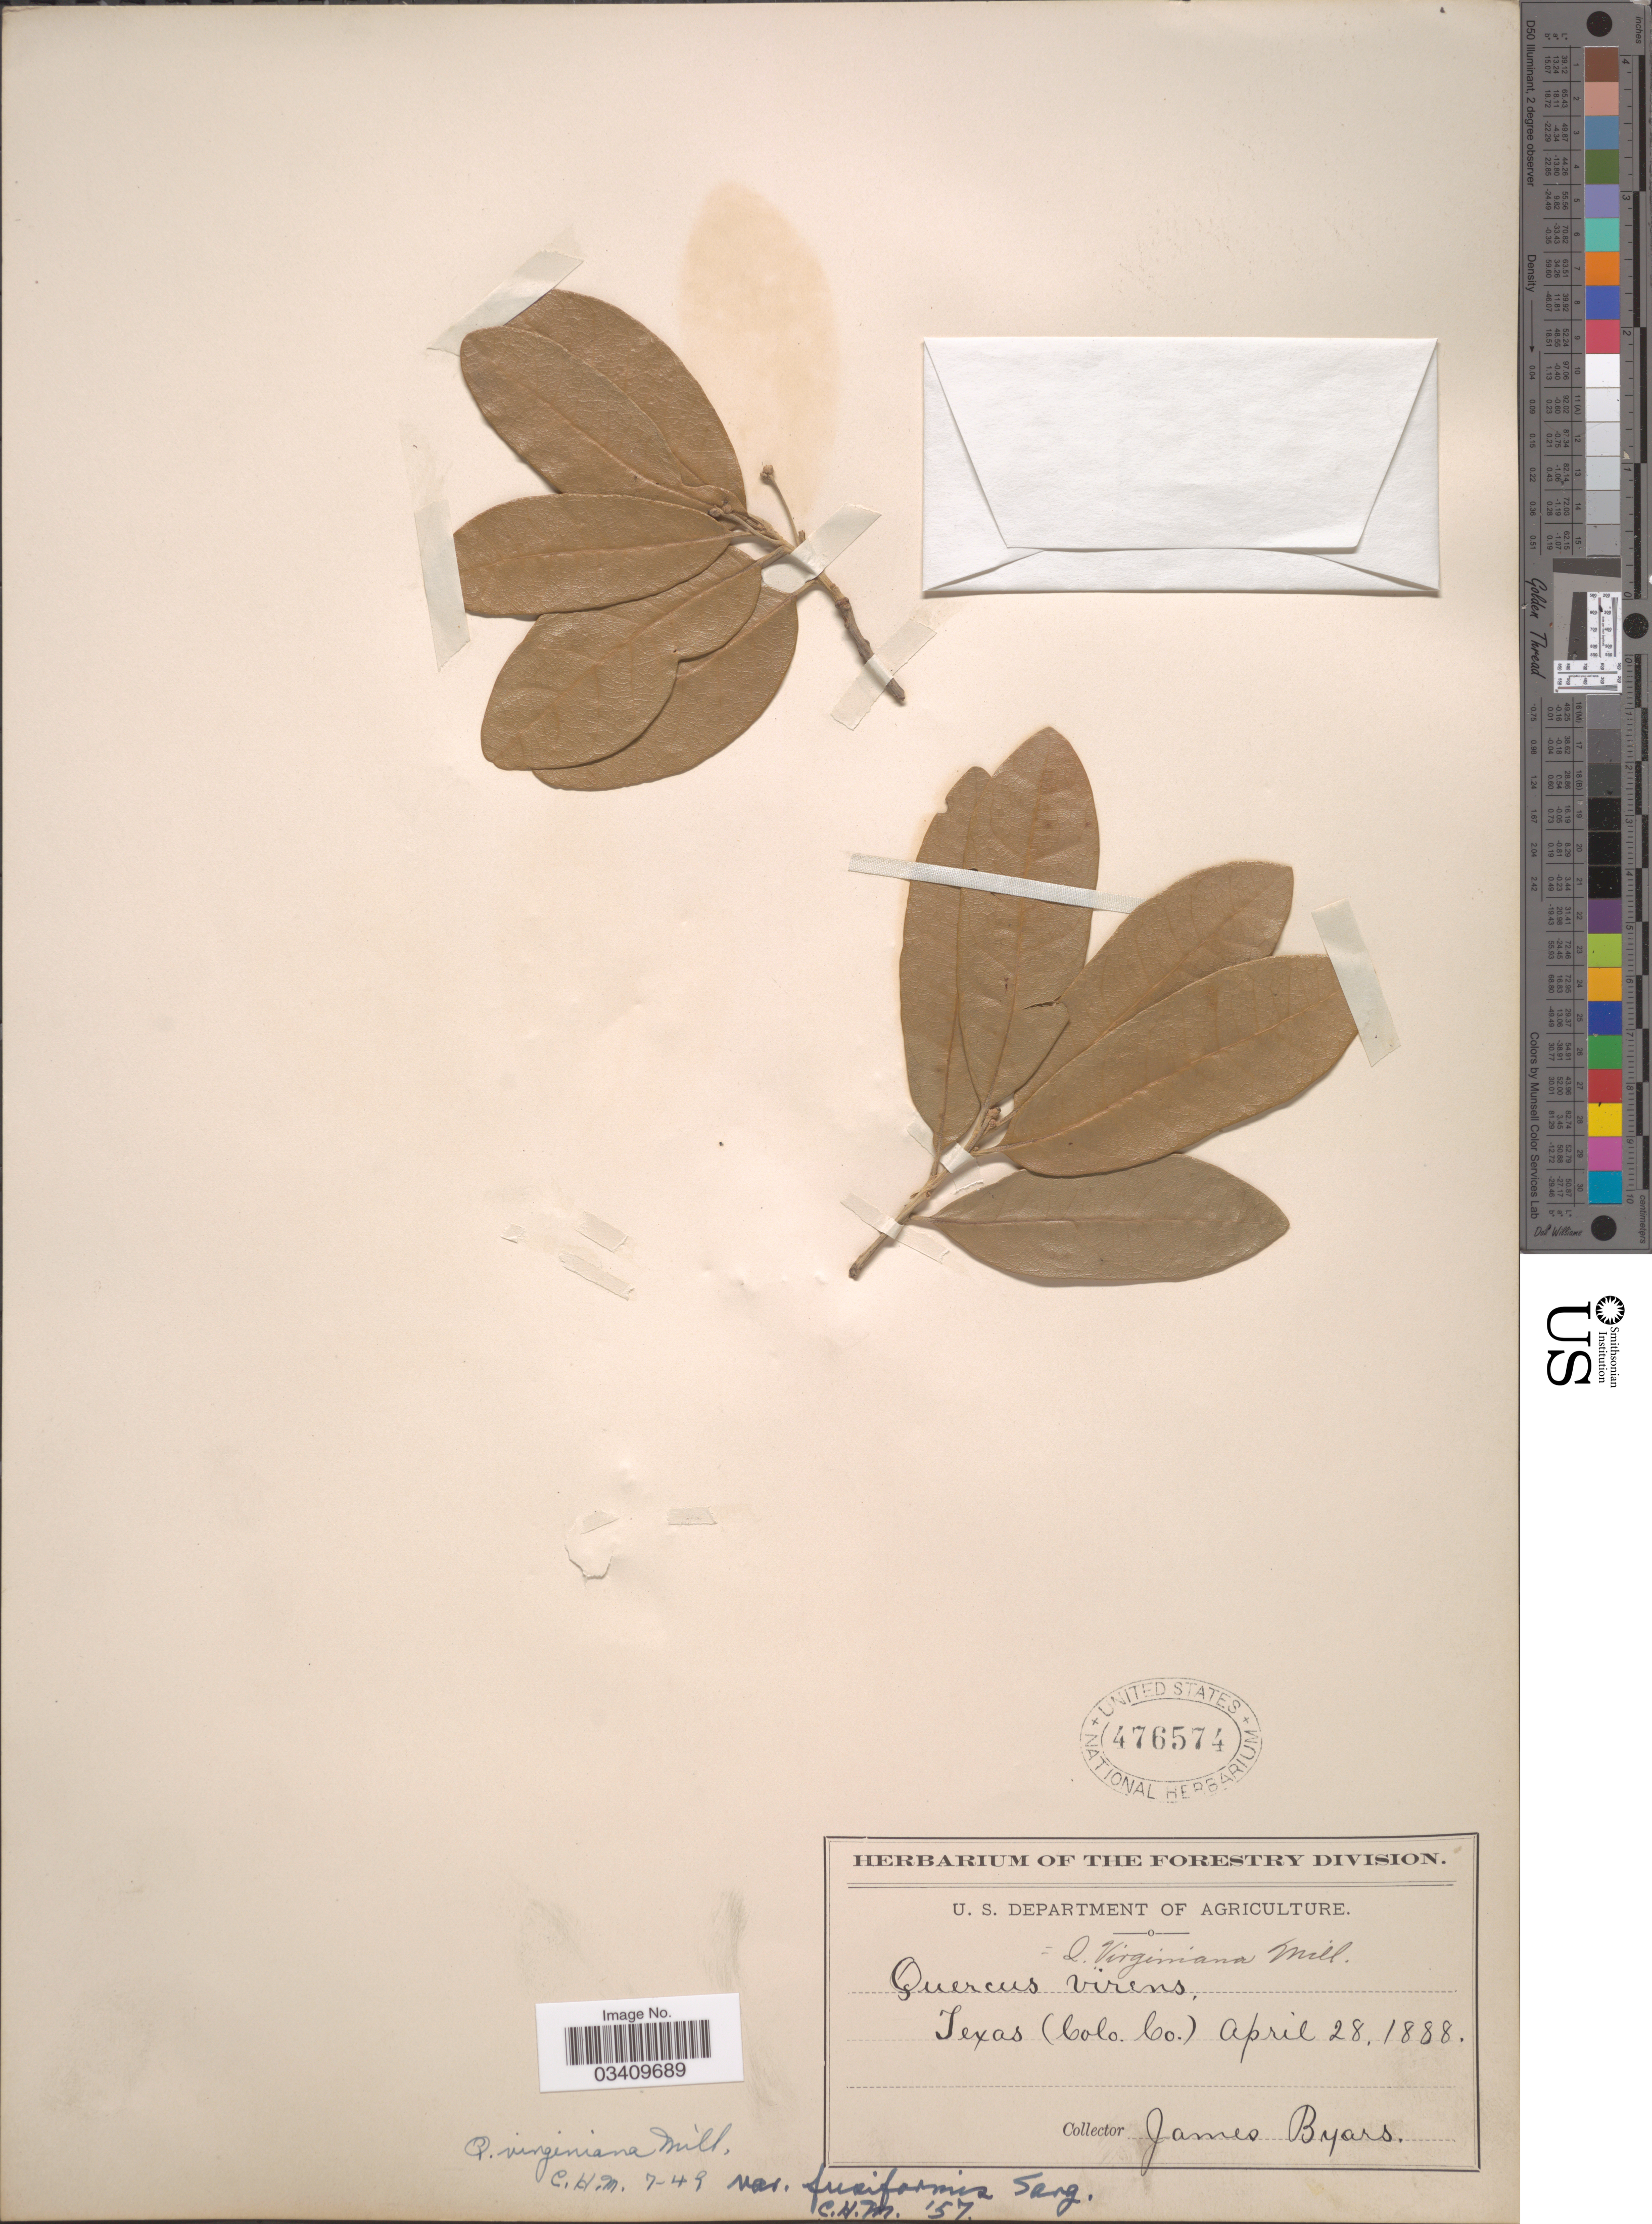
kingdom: Plantae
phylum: Tracheophyta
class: Magnoliopsida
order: Fagales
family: Fagaceae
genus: Quercus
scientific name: Quercus virginiana var. fusiformis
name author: (Small) Sarg.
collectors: J. Byars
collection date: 1888-04-28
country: United States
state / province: Texas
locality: Colo. Co.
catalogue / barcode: US 476574